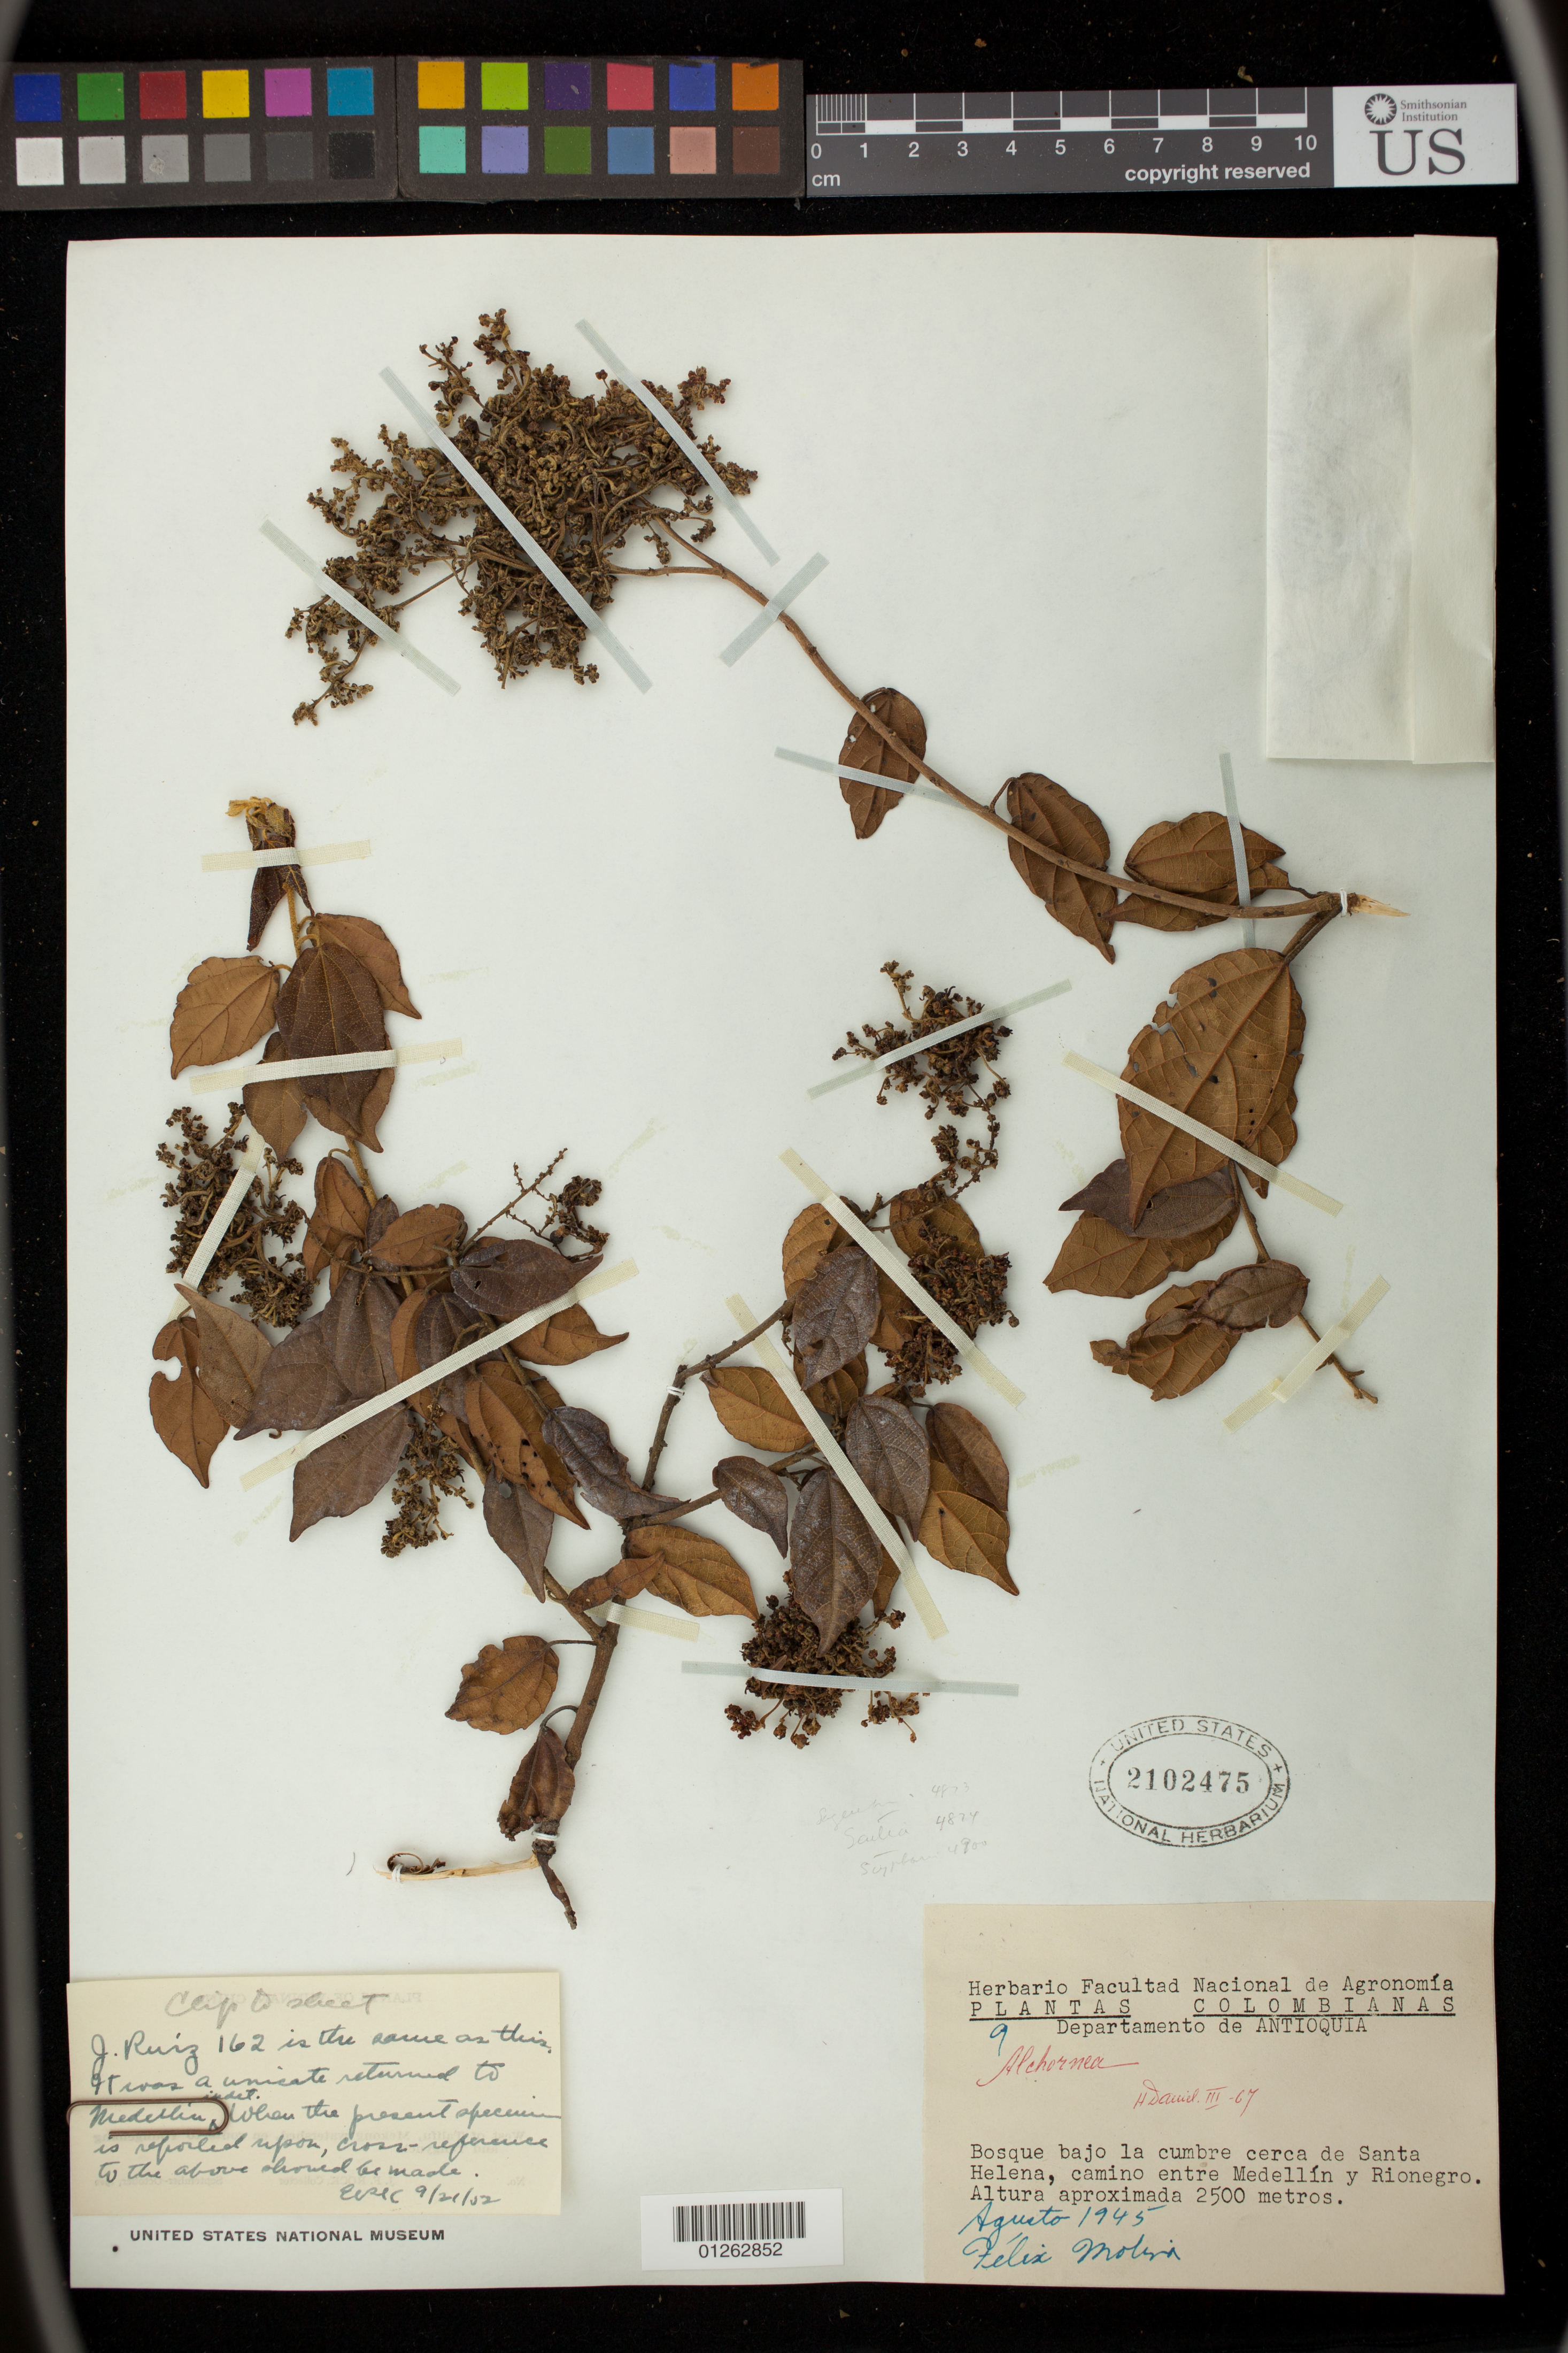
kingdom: Plantae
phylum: Tracheophyta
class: Magnoliopsida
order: Malpighiales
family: Euphorbiaceae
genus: Alchornea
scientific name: Alchornea triplinervia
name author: (Spreng.) Müll. Arg.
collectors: F. Molina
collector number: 9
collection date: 1945-08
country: Colombia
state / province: Antioquia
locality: Bosque bajo la cumbre cerca de Santa Helena, camino entre Medellin y Rionegro.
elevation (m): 2500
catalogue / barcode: US 2102475